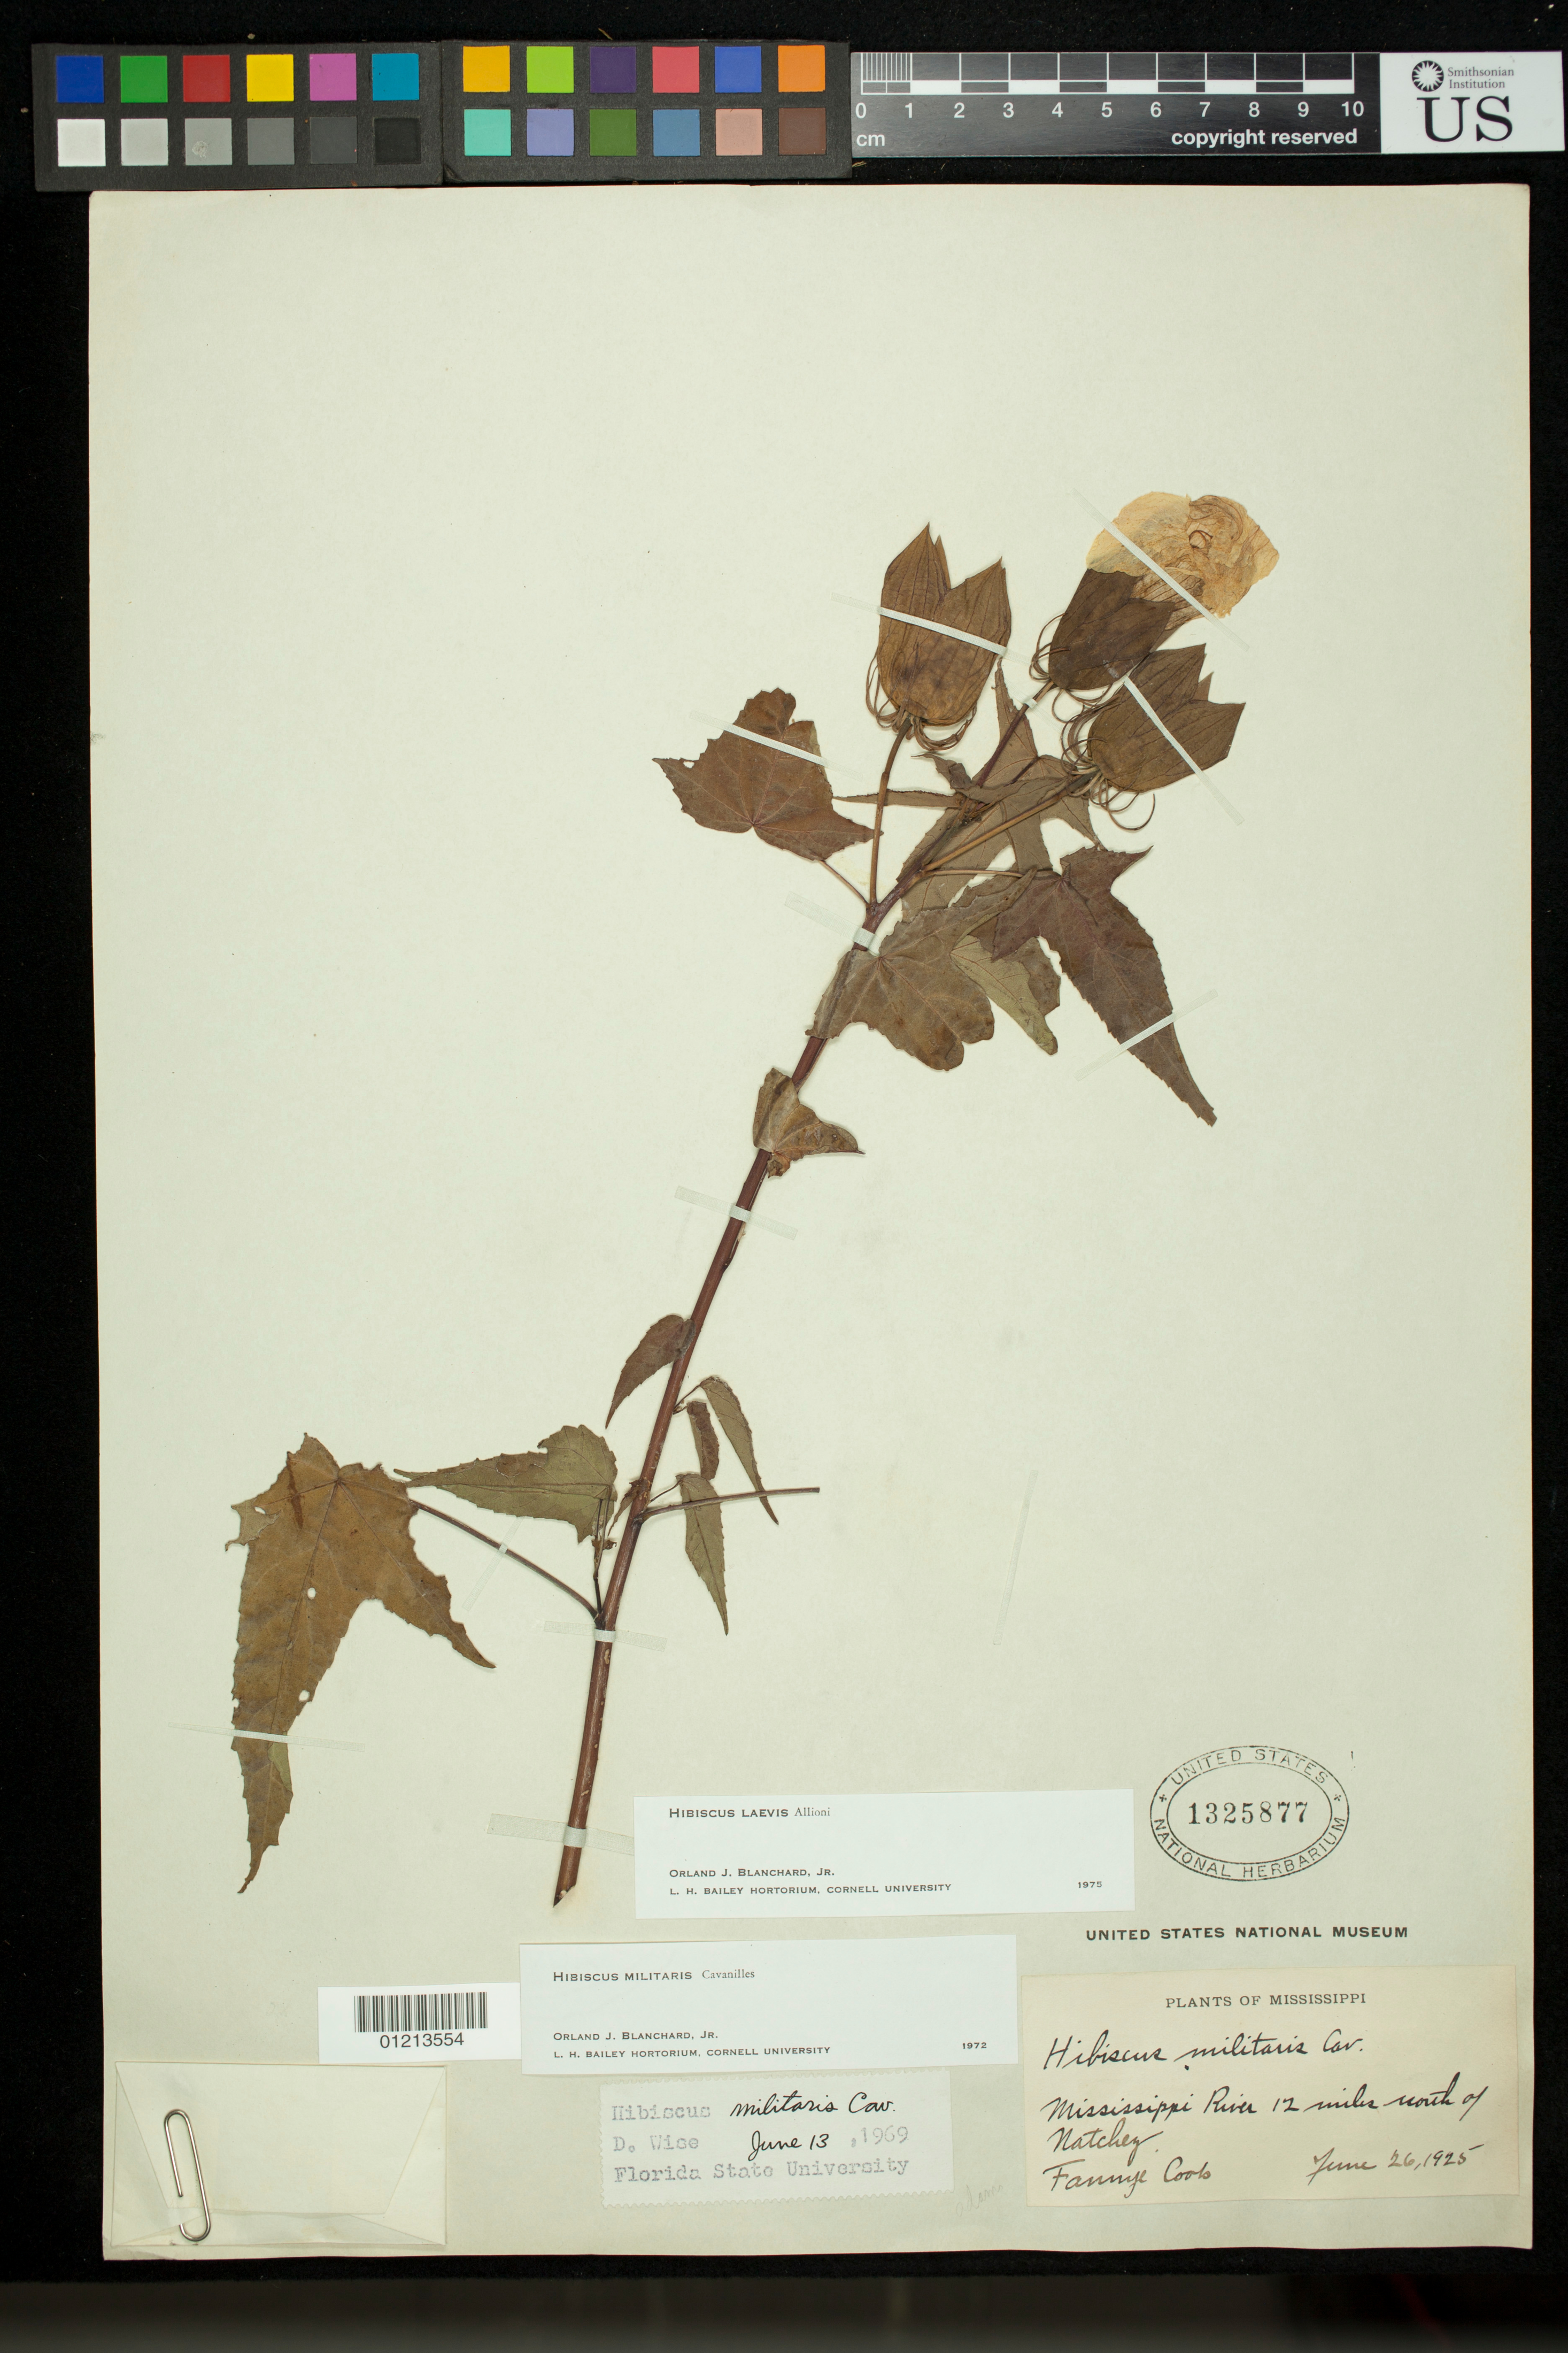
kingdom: Plantae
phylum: Tracheophyta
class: Magnoliopsida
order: Malvales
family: Malvaceae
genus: Hibiscus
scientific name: Hibiscus laevis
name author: All.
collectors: F. A. Cook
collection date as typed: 26 Jun 1925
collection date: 1925-06-26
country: United States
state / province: Mississippi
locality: Mississippi River 12 miles north of Natchez.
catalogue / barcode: US 1325877